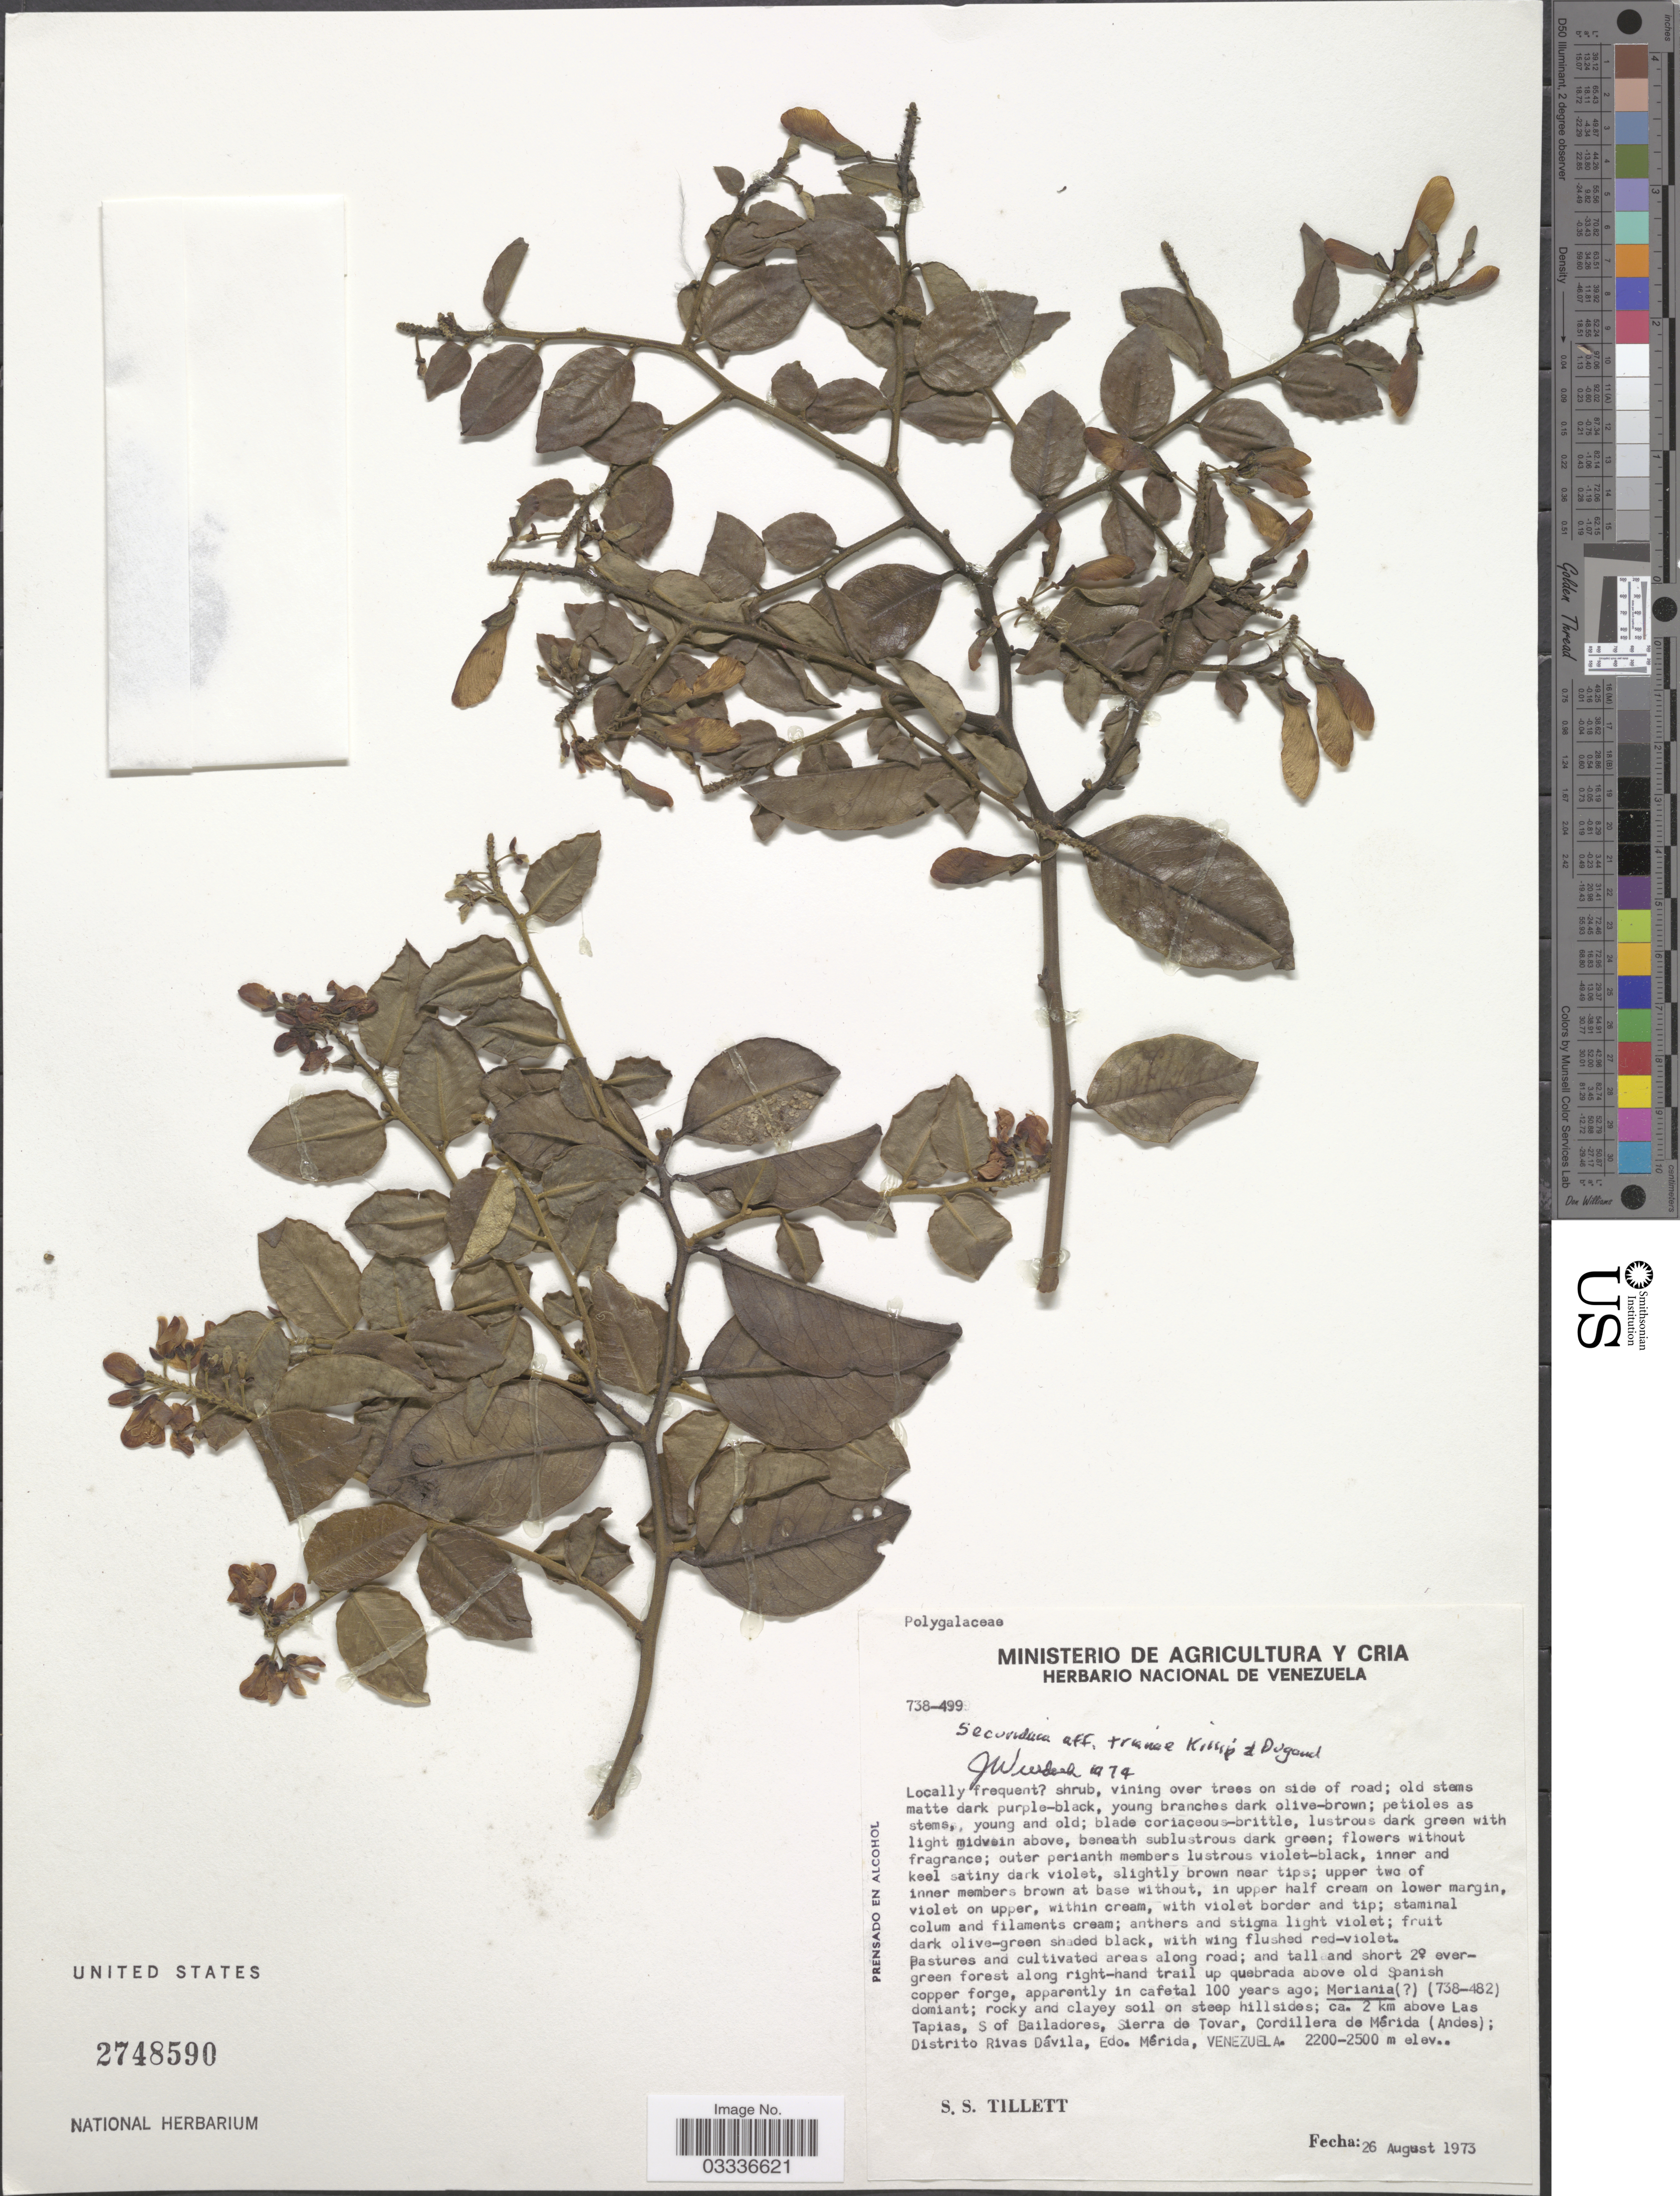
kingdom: Plantae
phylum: Tracheophyta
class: Magnoliopsida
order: Fabales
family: Polygalaceae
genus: Securidaca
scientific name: Securidaca trianae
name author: Killip & Dugand G.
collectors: S. S. Tillett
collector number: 738-499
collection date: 1973-08-26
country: Venezuela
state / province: Mérida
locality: Ca. 2 km above Las Tapias, S of Bailadores, Sierra de Tovar, Cordillera de Mérida (Andes); Distrito Rivas Dávila.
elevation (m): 2200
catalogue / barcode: US 2748590